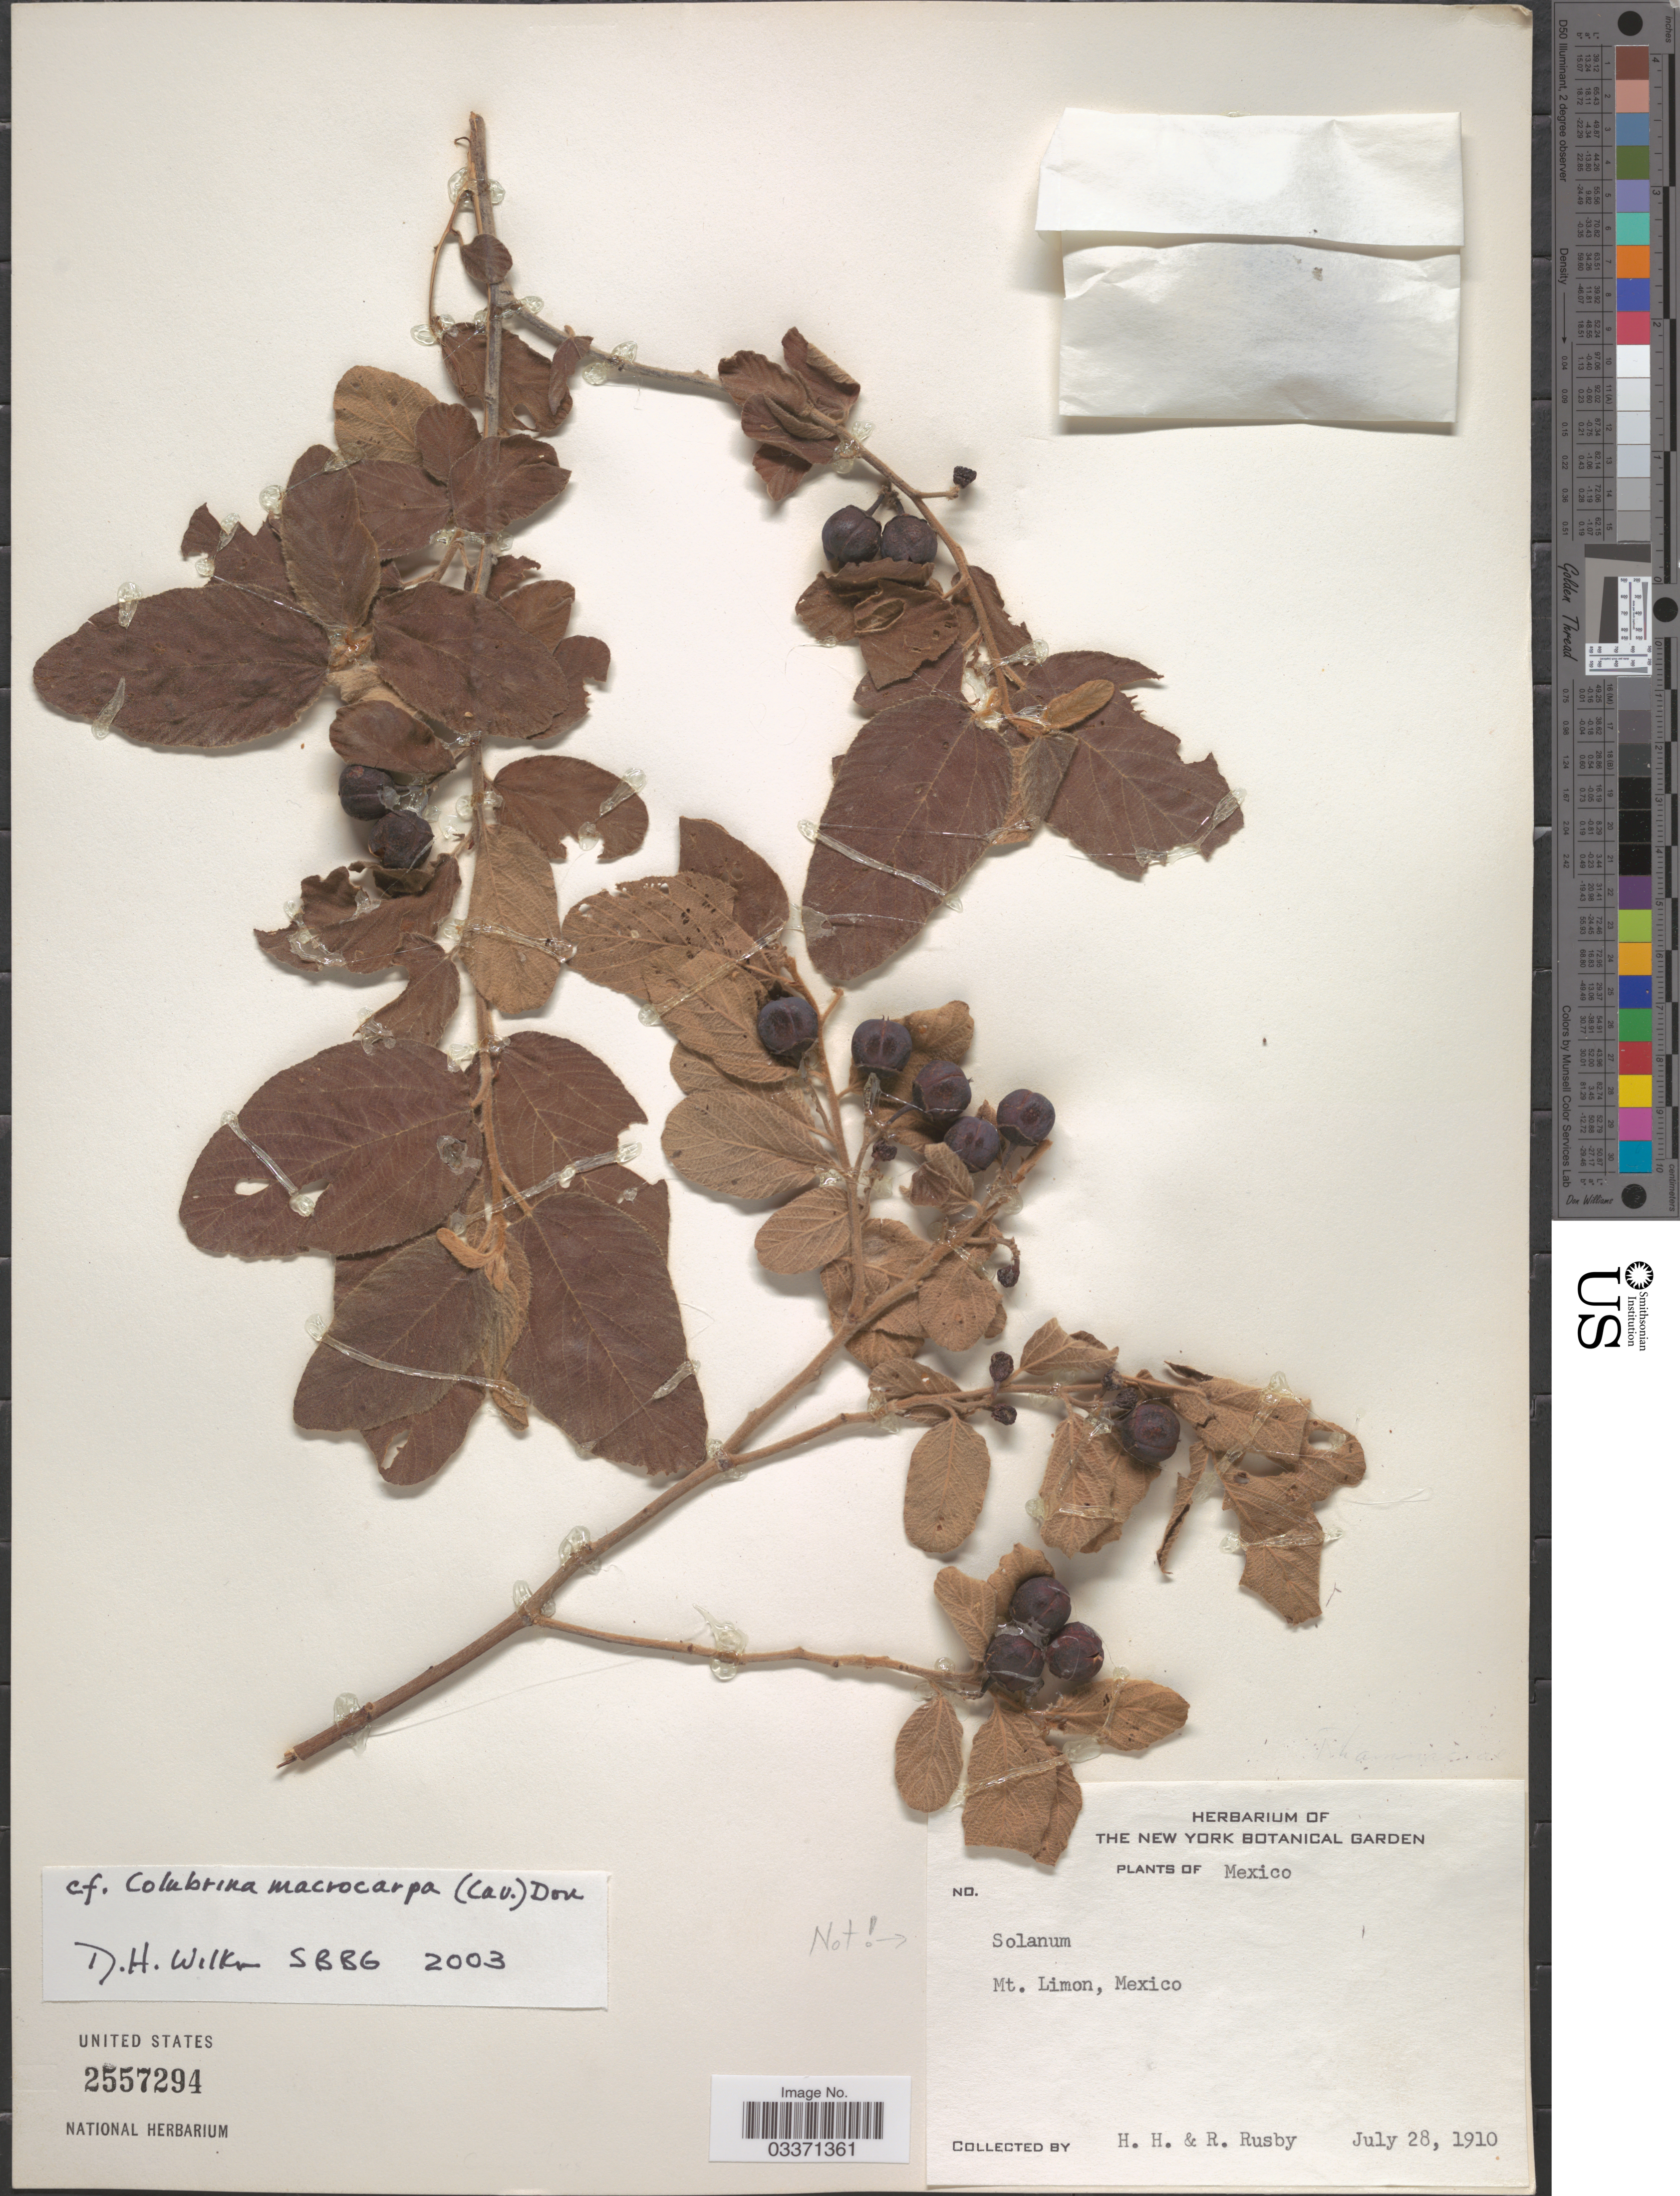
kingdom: Plantae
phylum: Tracheophyta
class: Magnoliopsida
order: Rosales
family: Rhamnaceae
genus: Colubrina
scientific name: Colubrina macrocarpa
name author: (Cav.) G. Don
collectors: H. H. Rusby & R. R. Rusby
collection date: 1910-07-28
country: Mexico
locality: Mt. Limon.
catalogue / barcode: US 2557294